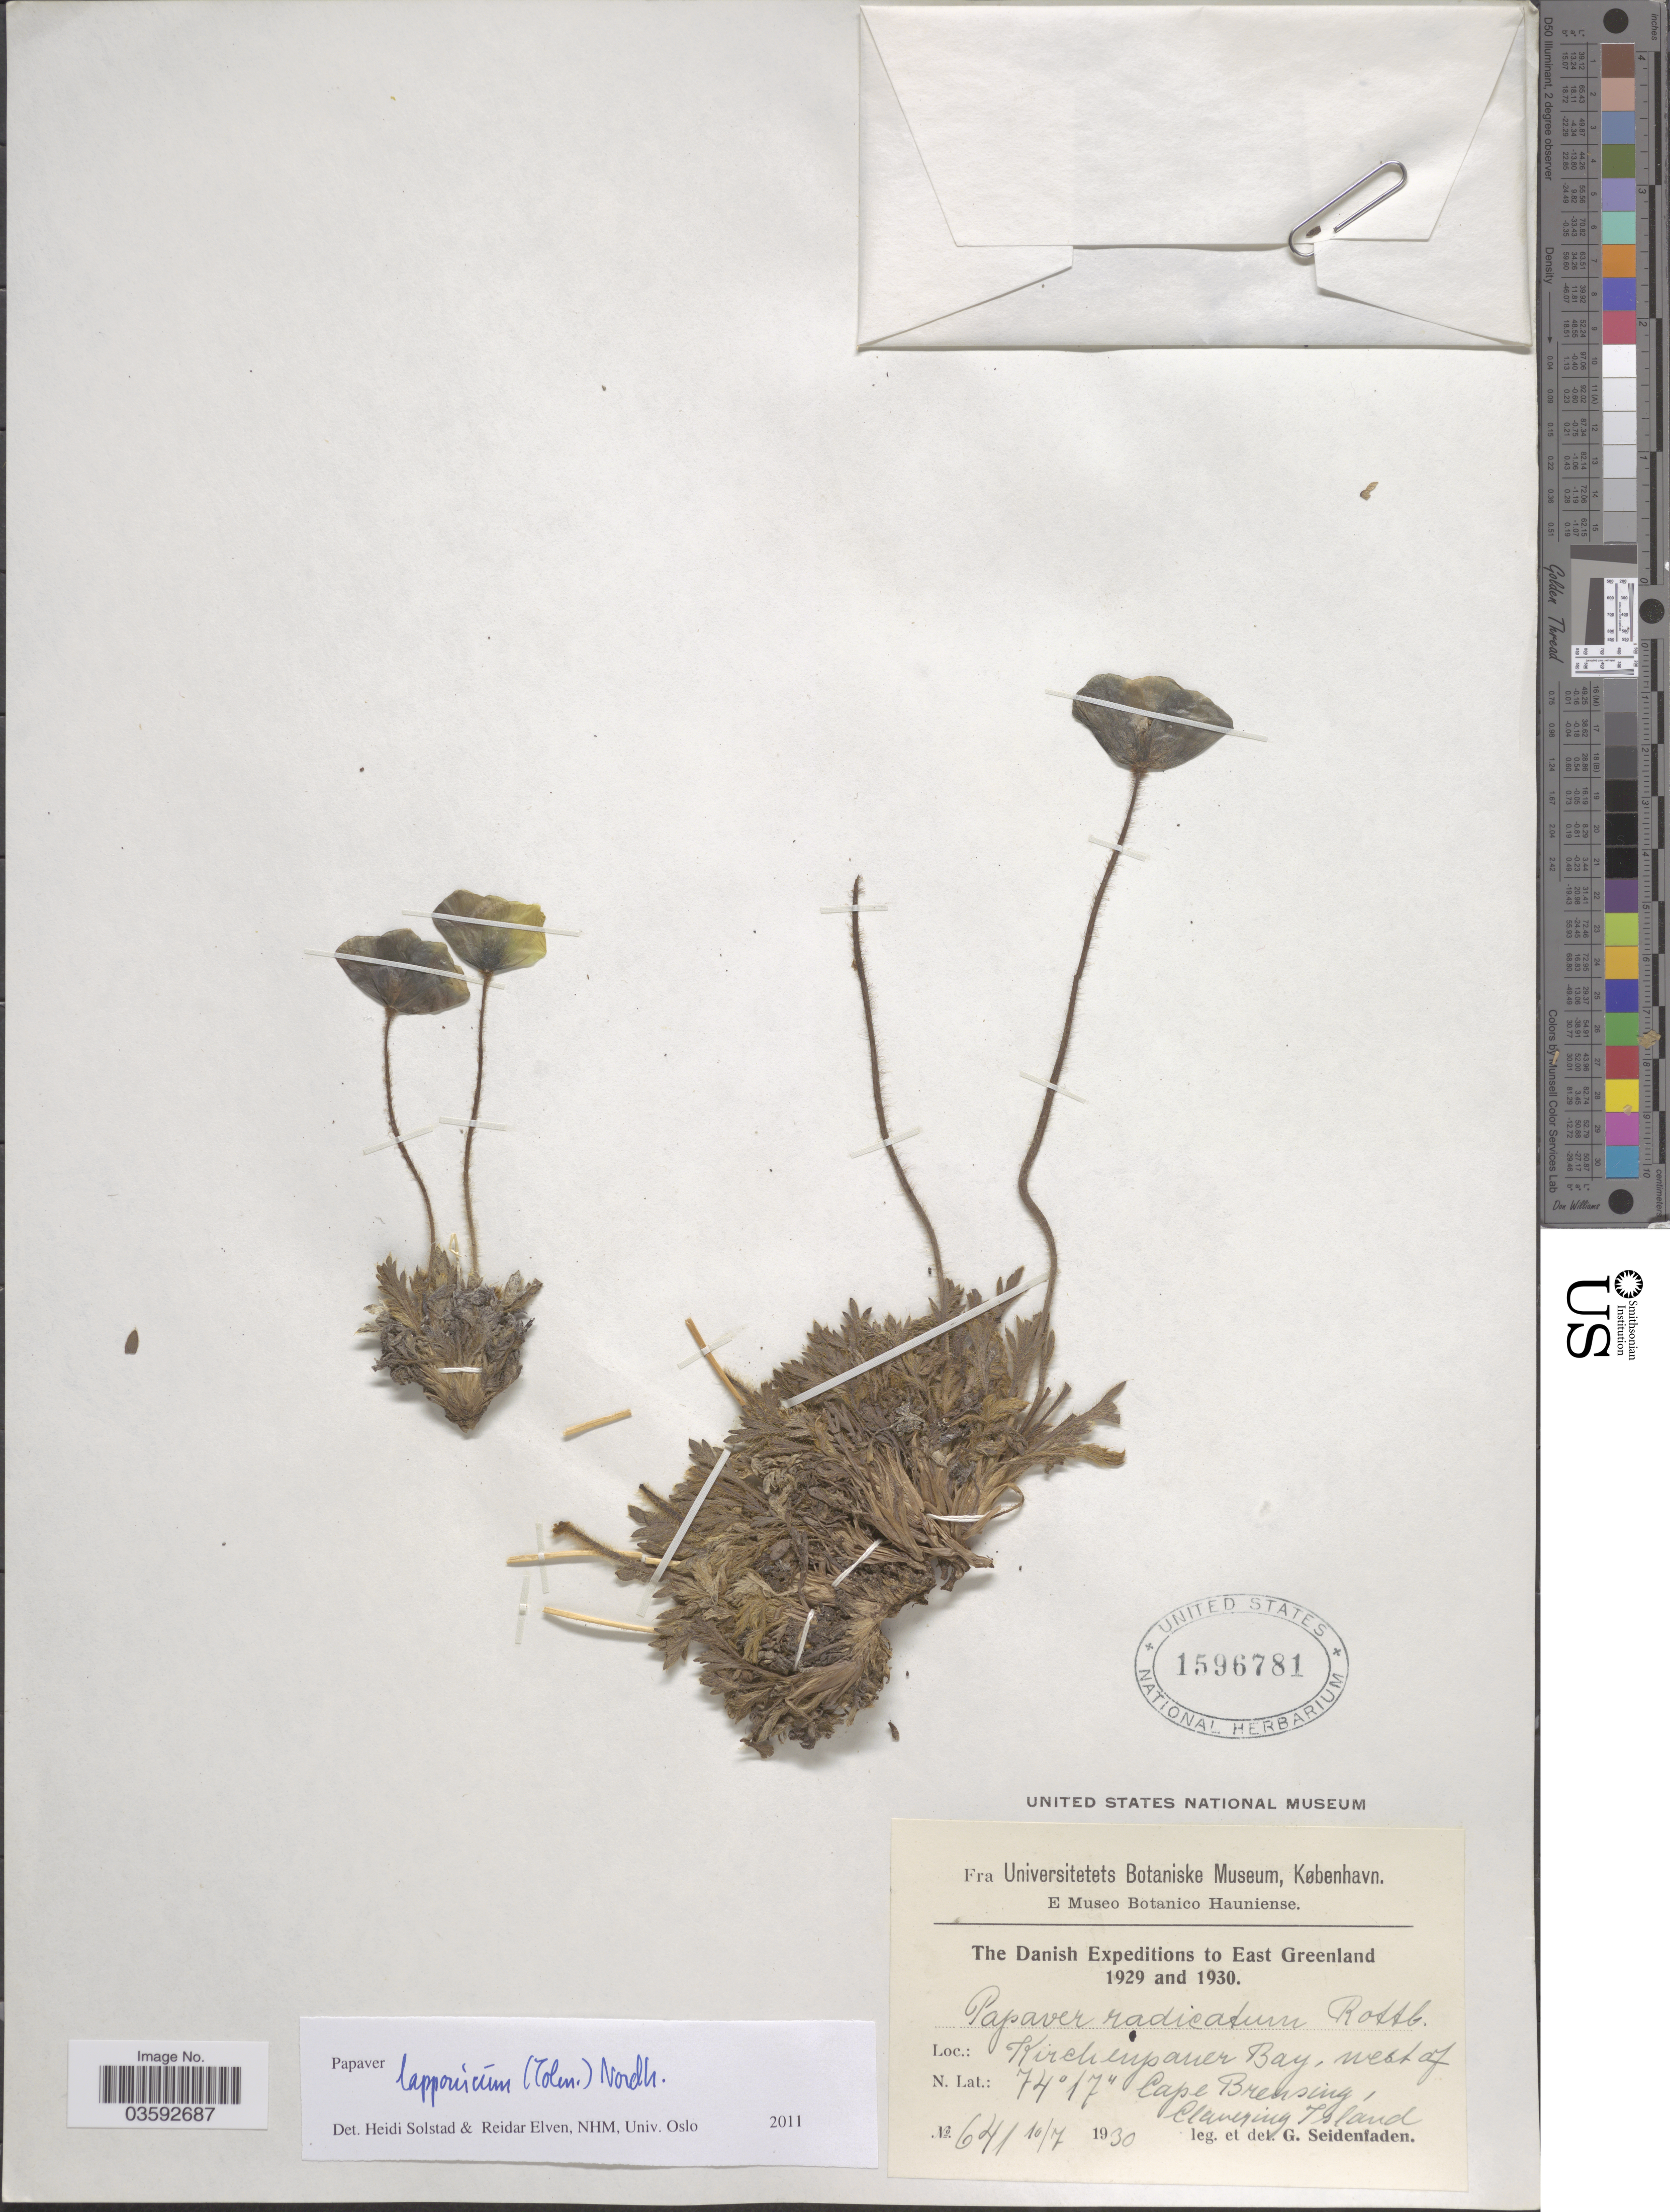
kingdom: Plantae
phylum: Tracheophyta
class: Magnoliopsida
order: Ranunculales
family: Papaveraceae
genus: Papaver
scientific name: Papaver lapponicum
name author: (Tolm.) Nordh.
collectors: G. Seidenfaden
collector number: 641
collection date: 1930-07-10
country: Greenland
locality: East Greenland. Kirchenpauer Bay, west of Cape Breusing, Clavering Island.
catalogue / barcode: US 1596781